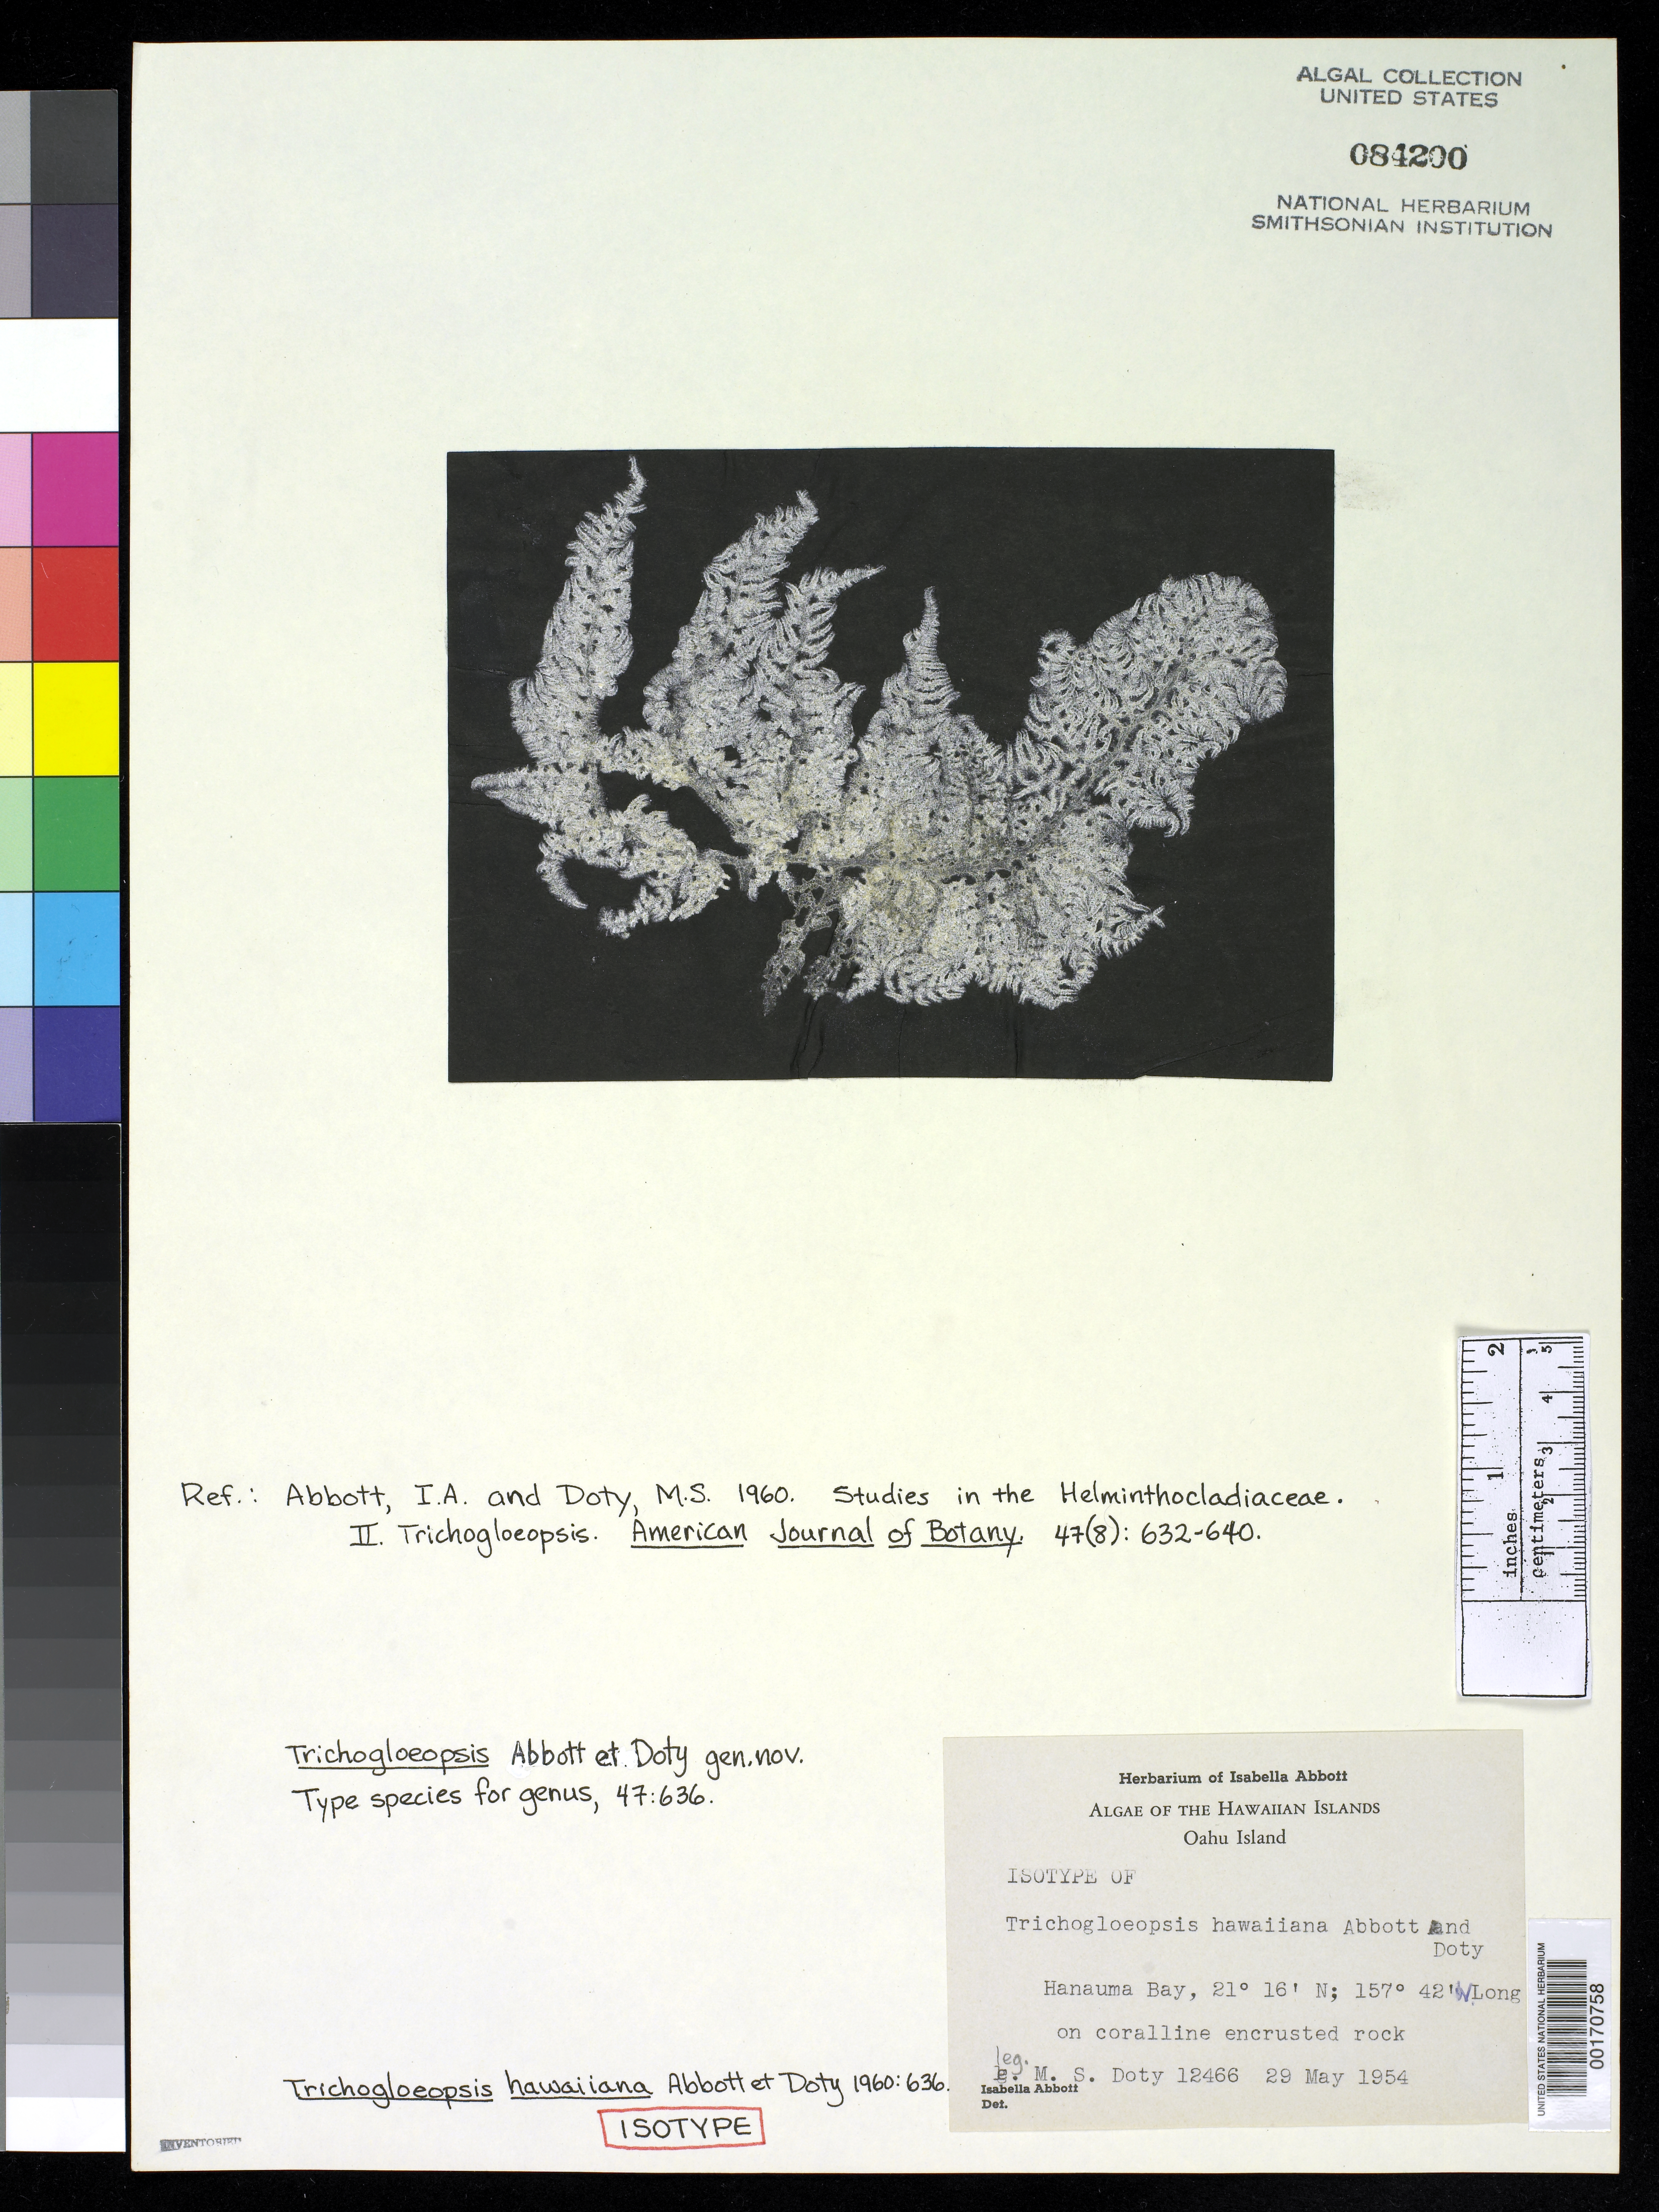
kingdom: Plantae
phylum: Rhodophyta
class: Florideophyceae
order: Nemaliales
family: Liagoraceae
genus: Trichogloeopsis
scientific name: Trichogloeopsis hawaiiana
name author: I.A. Abbott & Doty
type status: Isotype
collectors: M. S. Doty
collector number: MSD 12466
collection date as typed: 29 May 1954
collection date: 1954-05-29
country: United States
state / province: Hawaii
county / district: Honolulu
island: Oahu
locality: Hanauma Bay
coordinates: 21 deg. 16 min. North, 157 deg. 46 min. West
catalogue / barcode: US 84200